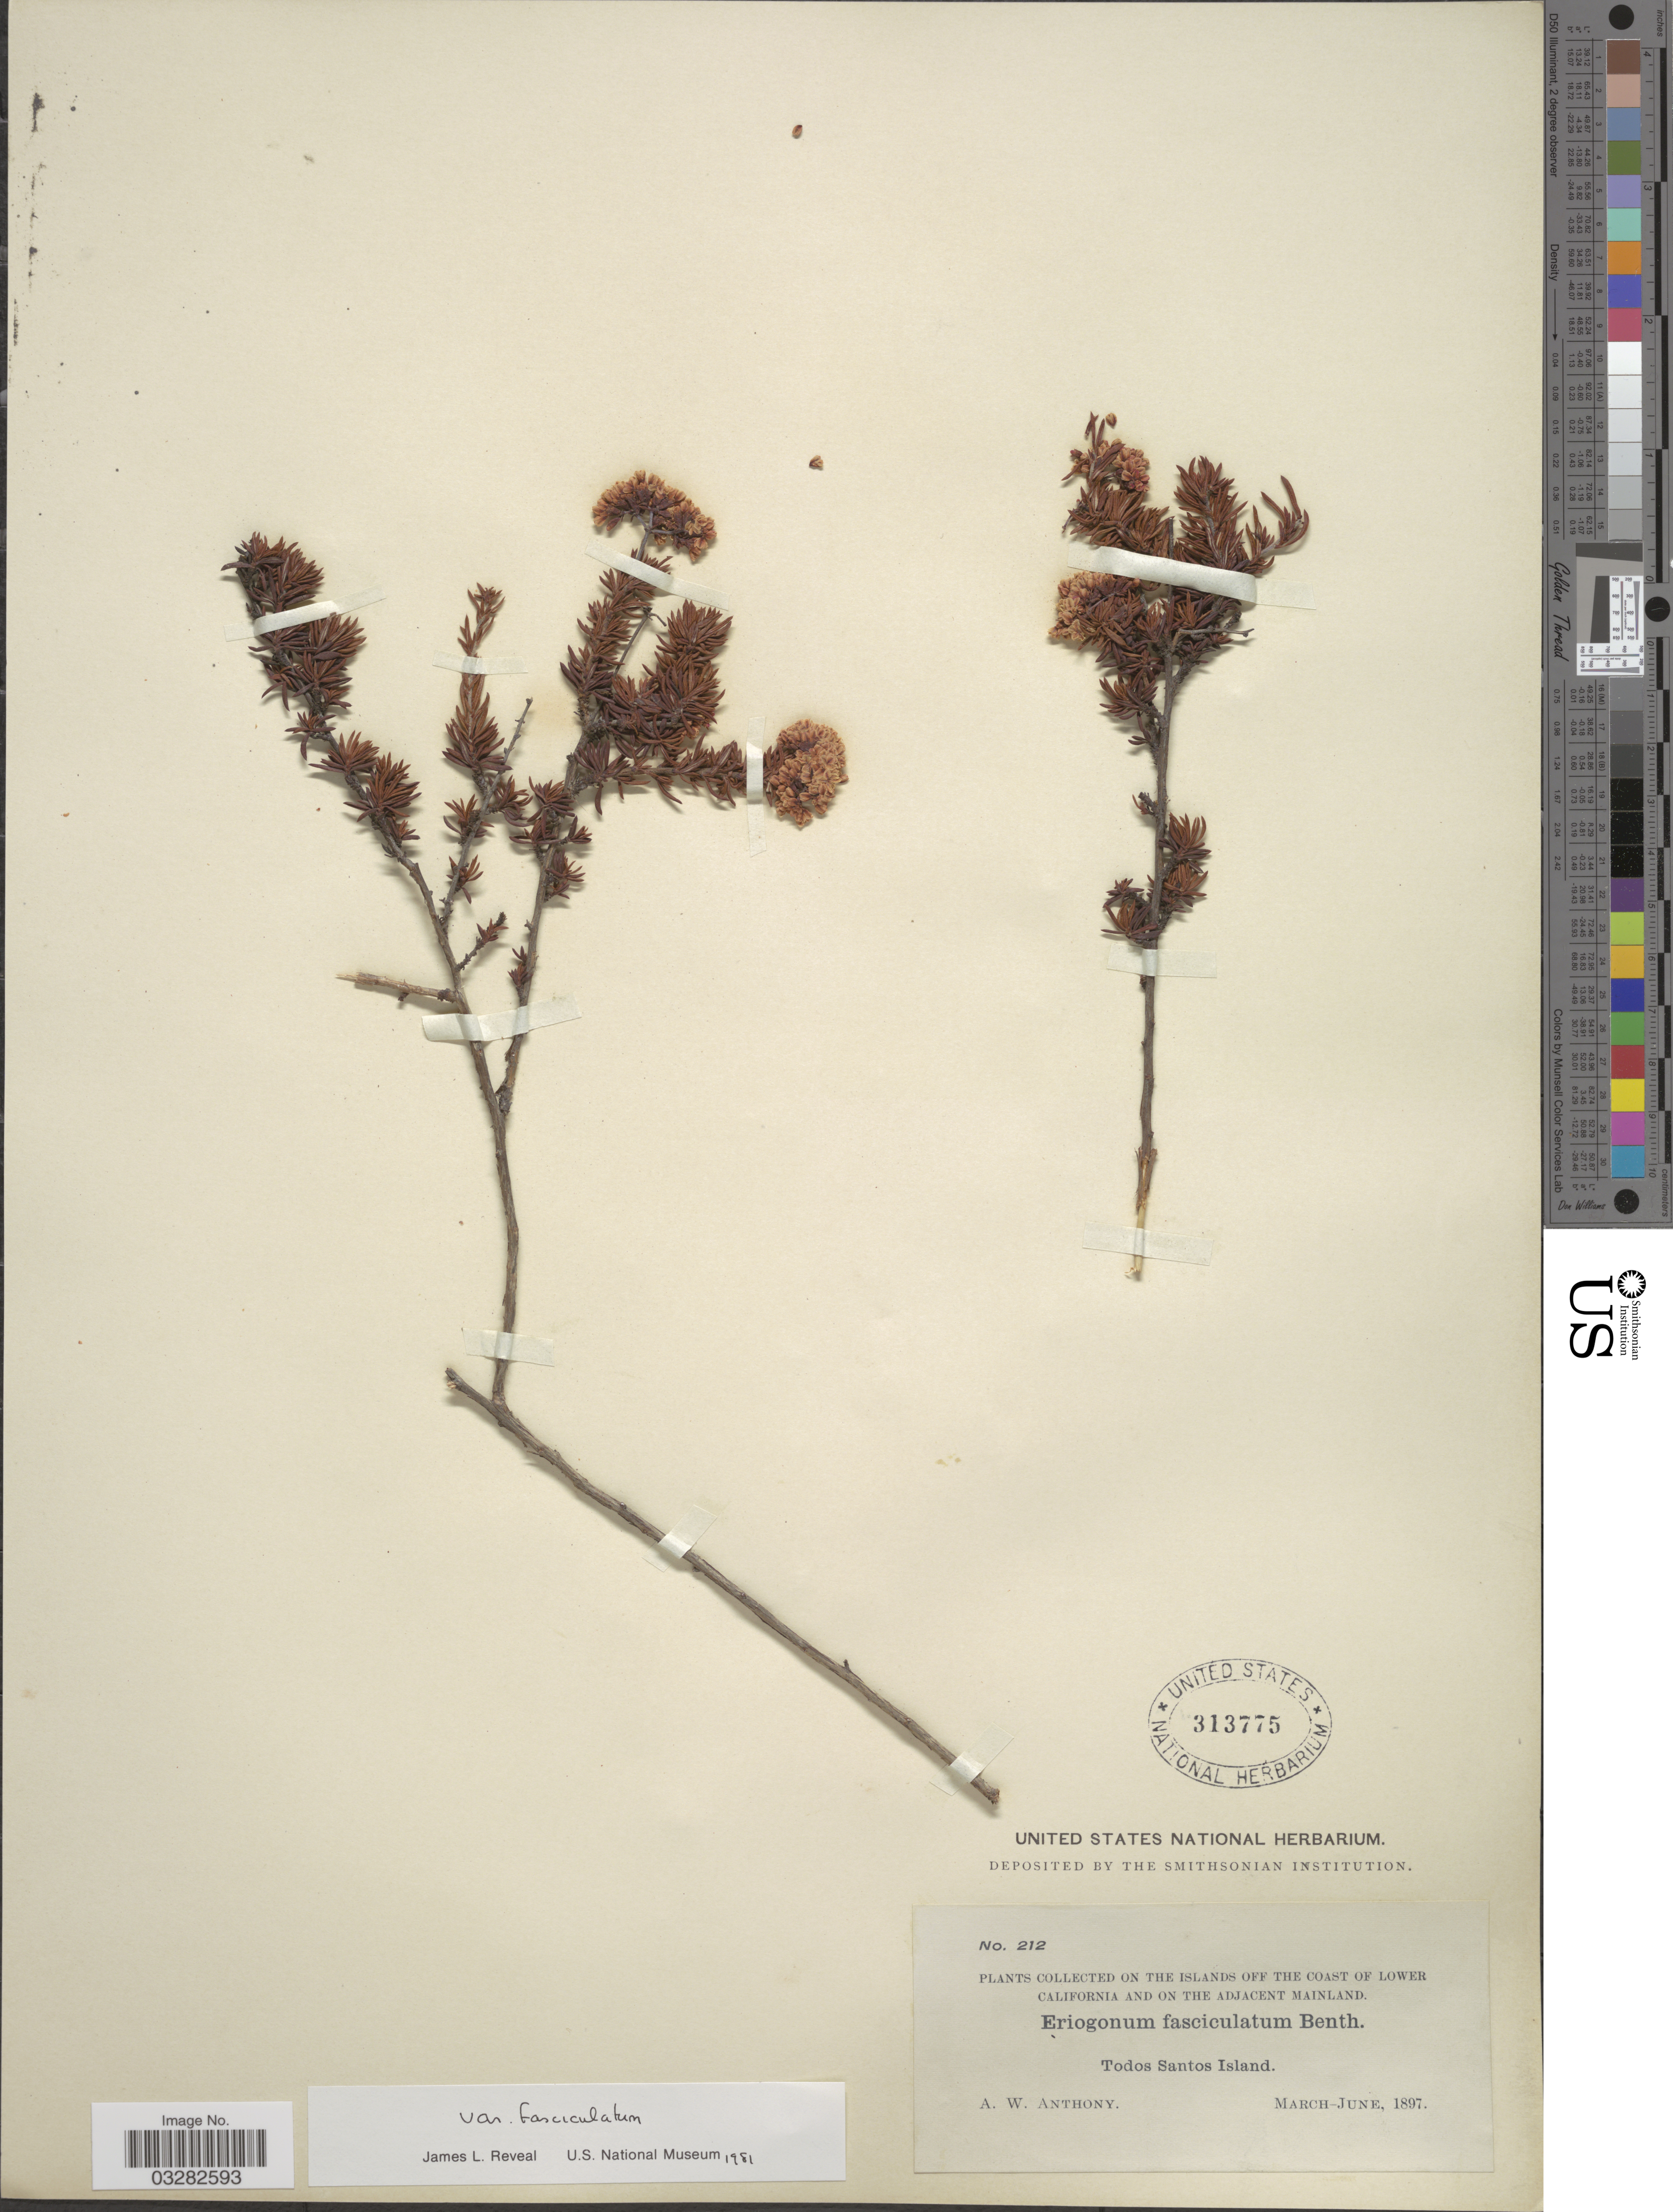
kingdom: Plantae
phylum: Tracheophyta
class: Magnoliopsida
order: Caryophyllales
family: Polygonaceae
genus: Eriogonum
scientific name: Eriogonum fasciculatum var. fasciculatum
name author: Benth.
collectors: A. W. Anthony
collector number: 212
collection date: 1897-03/1897-06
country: Mexico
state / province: Baja California Norte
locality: On the Islands off the Coast of Lower California and on the Adjacent Mainland. Todos Santos Island.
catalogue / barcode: US 313775